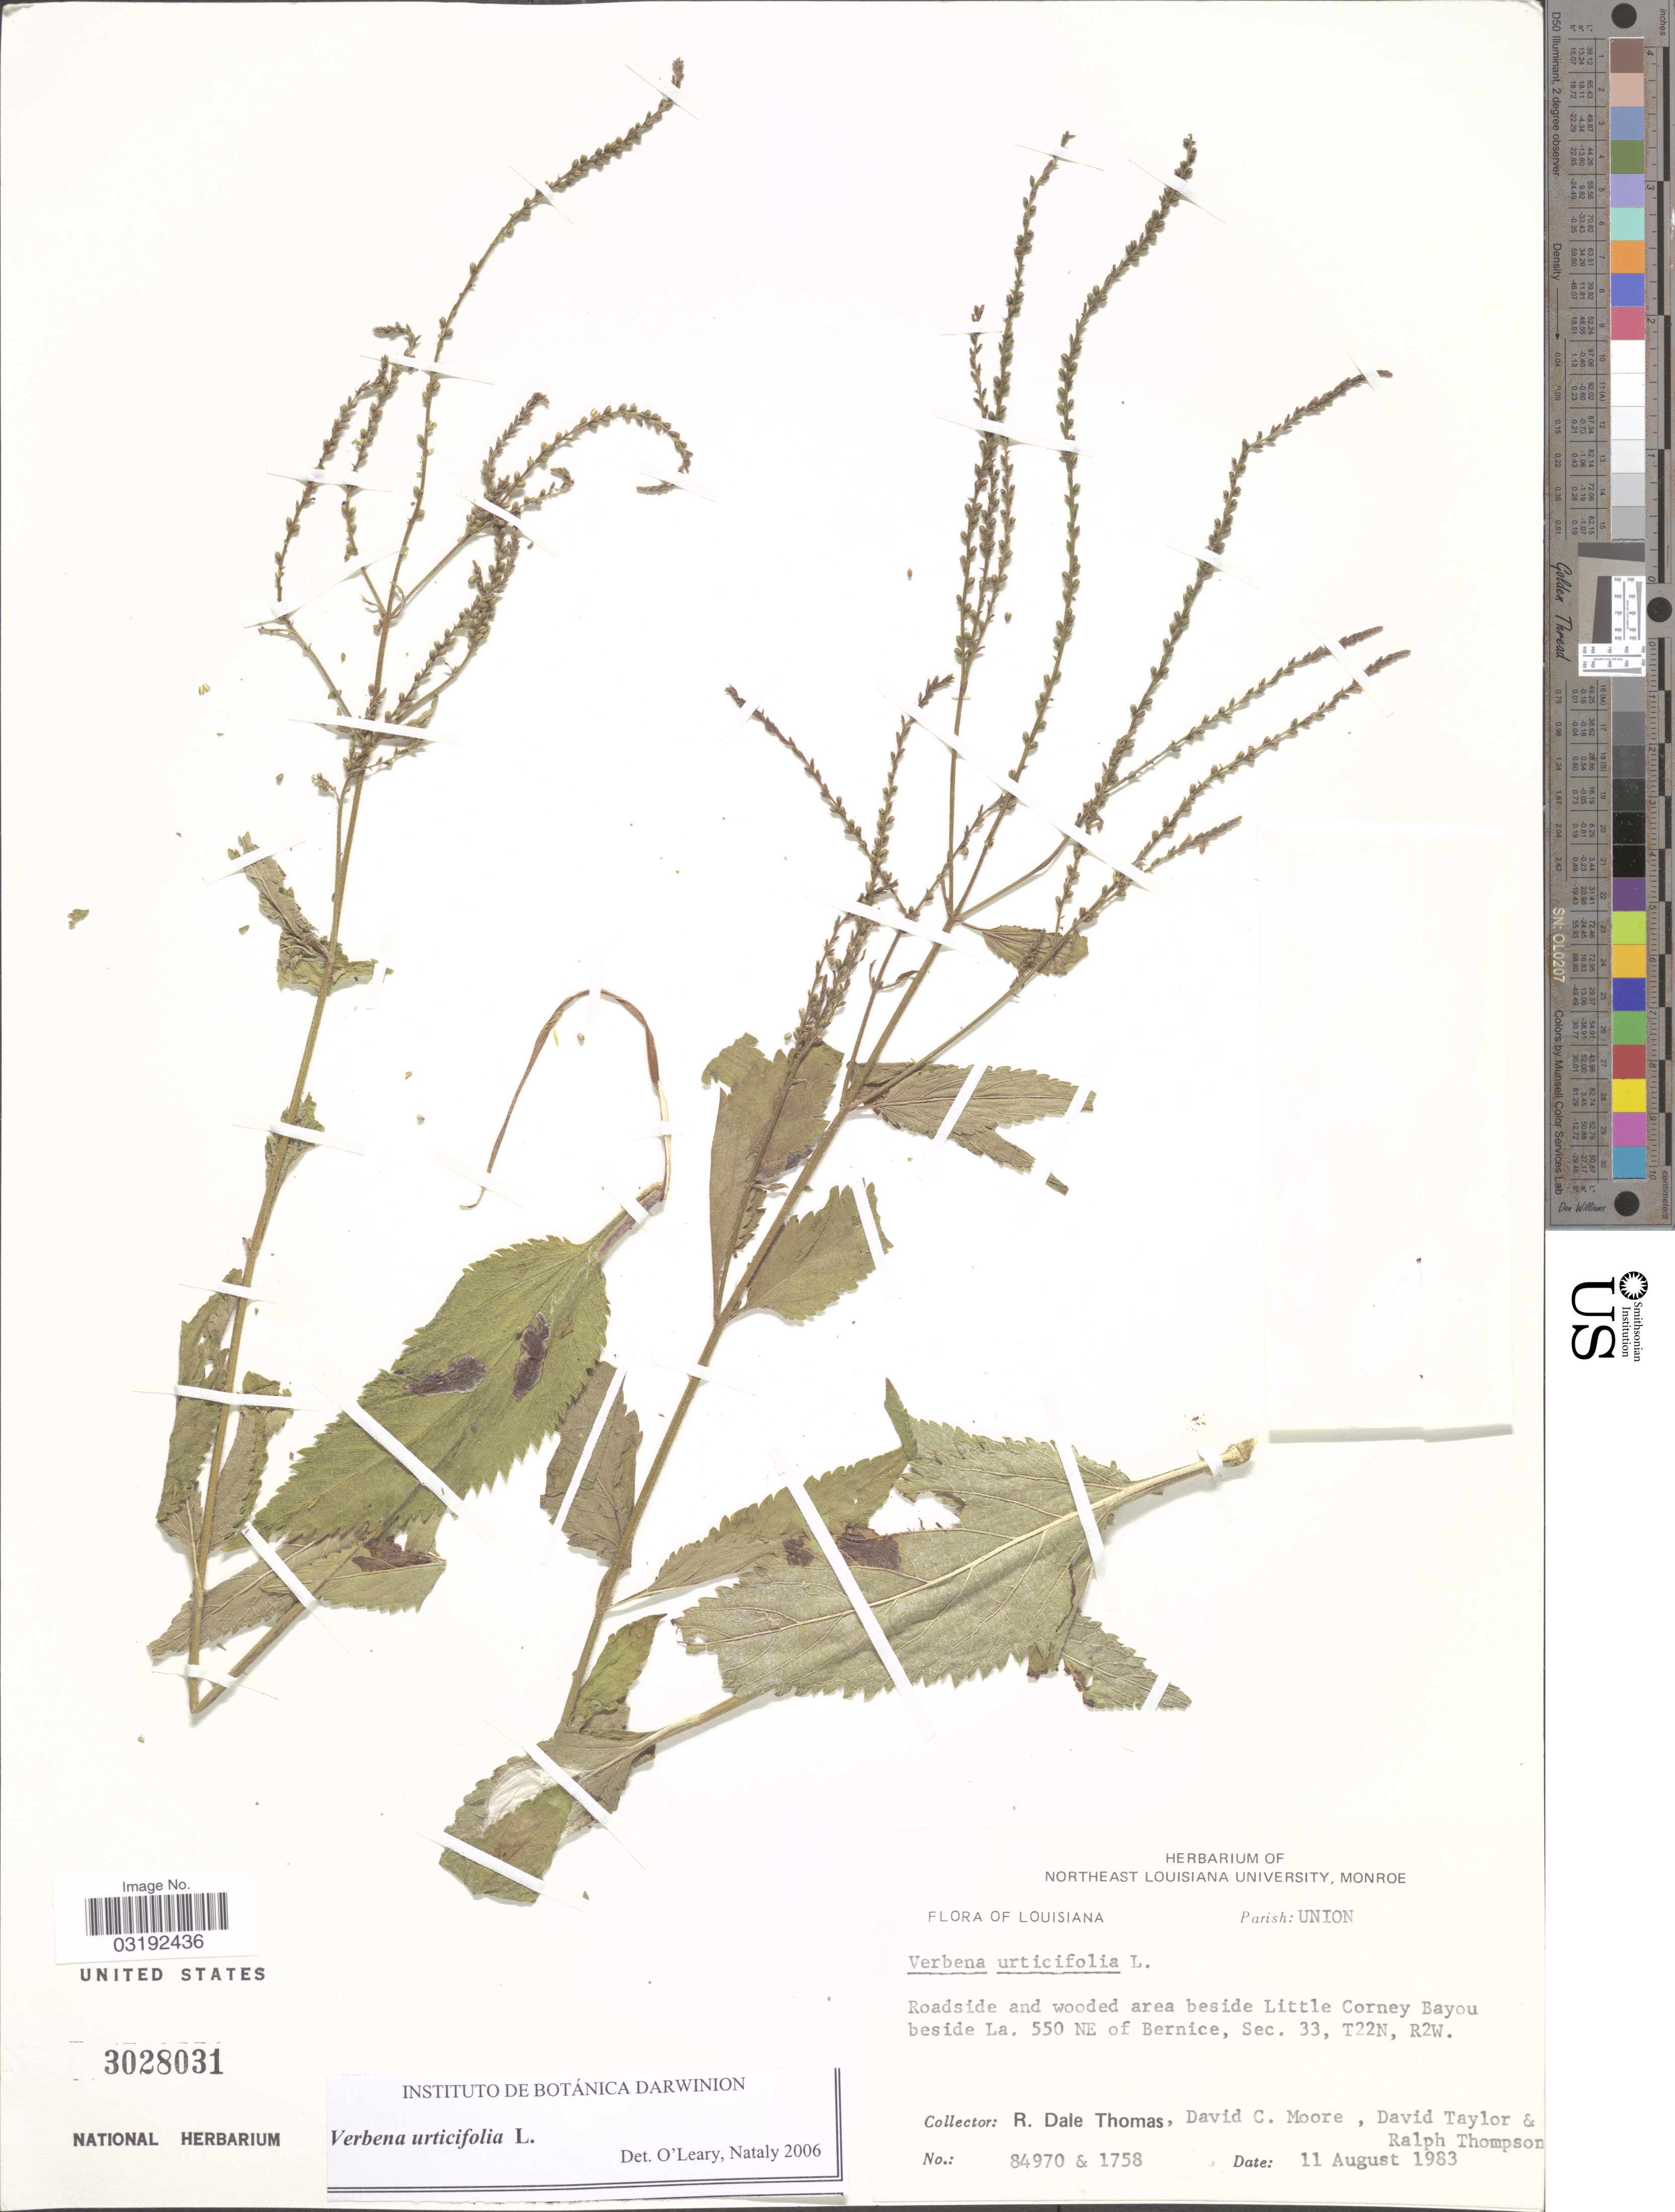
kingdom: Plantae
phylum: Tracheophyta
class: Magnoliopsida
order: Lamiales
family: Verbenaceae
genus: Verbena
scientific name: Verbena urticifolia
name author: L.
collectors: R. Thomas, D. Moore, D. C. Taylor & R. Thompson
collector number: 84970/1758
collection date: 1983-08-11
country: United States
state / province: Louisiana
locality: Parish: Union, Roadside and wooded area beside Little Corney Bayou beside La. 550 NE of Bernice, Sec. 33, T22N, R2W.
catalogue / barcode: US 3028031